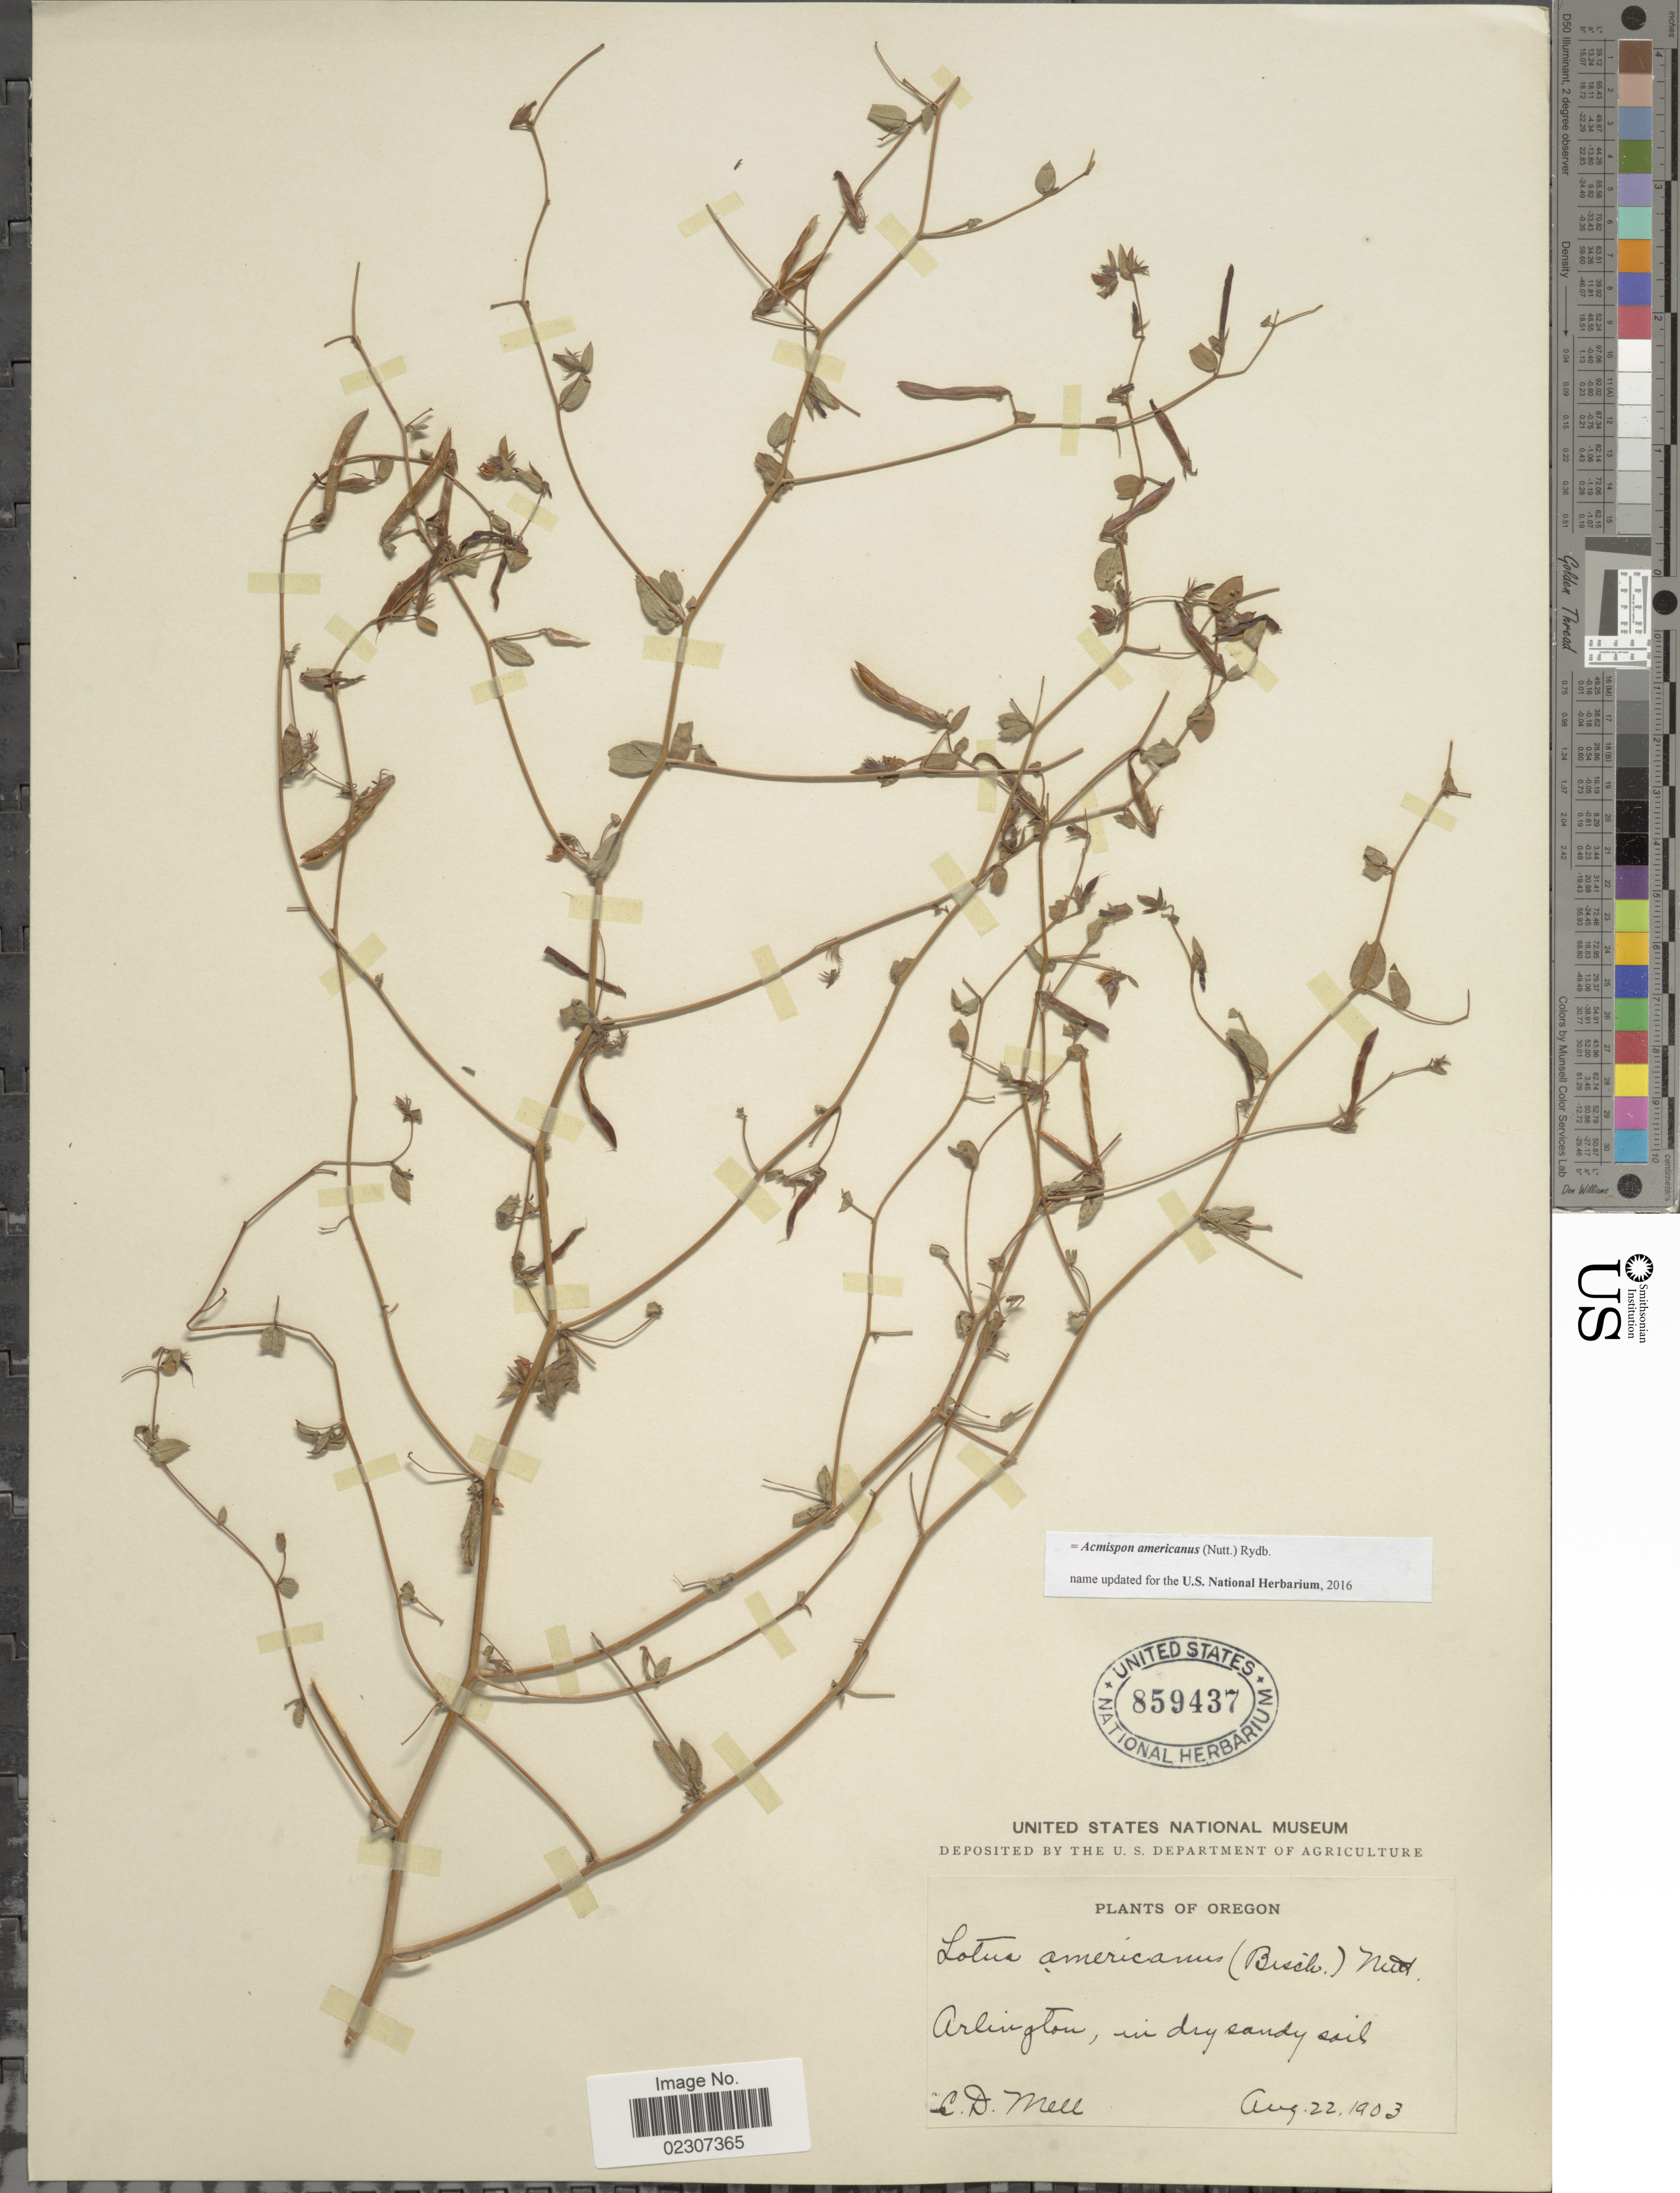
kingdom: Plantae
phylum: Tracheophyta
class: Magnoliopsida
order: Fabales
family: Fabaceae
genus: Acmispon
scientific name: Acmispon americanus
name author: (Nutt.) Rydb.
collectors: C. D. Mell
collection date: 1903-08-22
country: United States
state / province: Oregon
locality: Oregon, Arlington, in dry sandy soil.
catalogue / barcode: US 859437